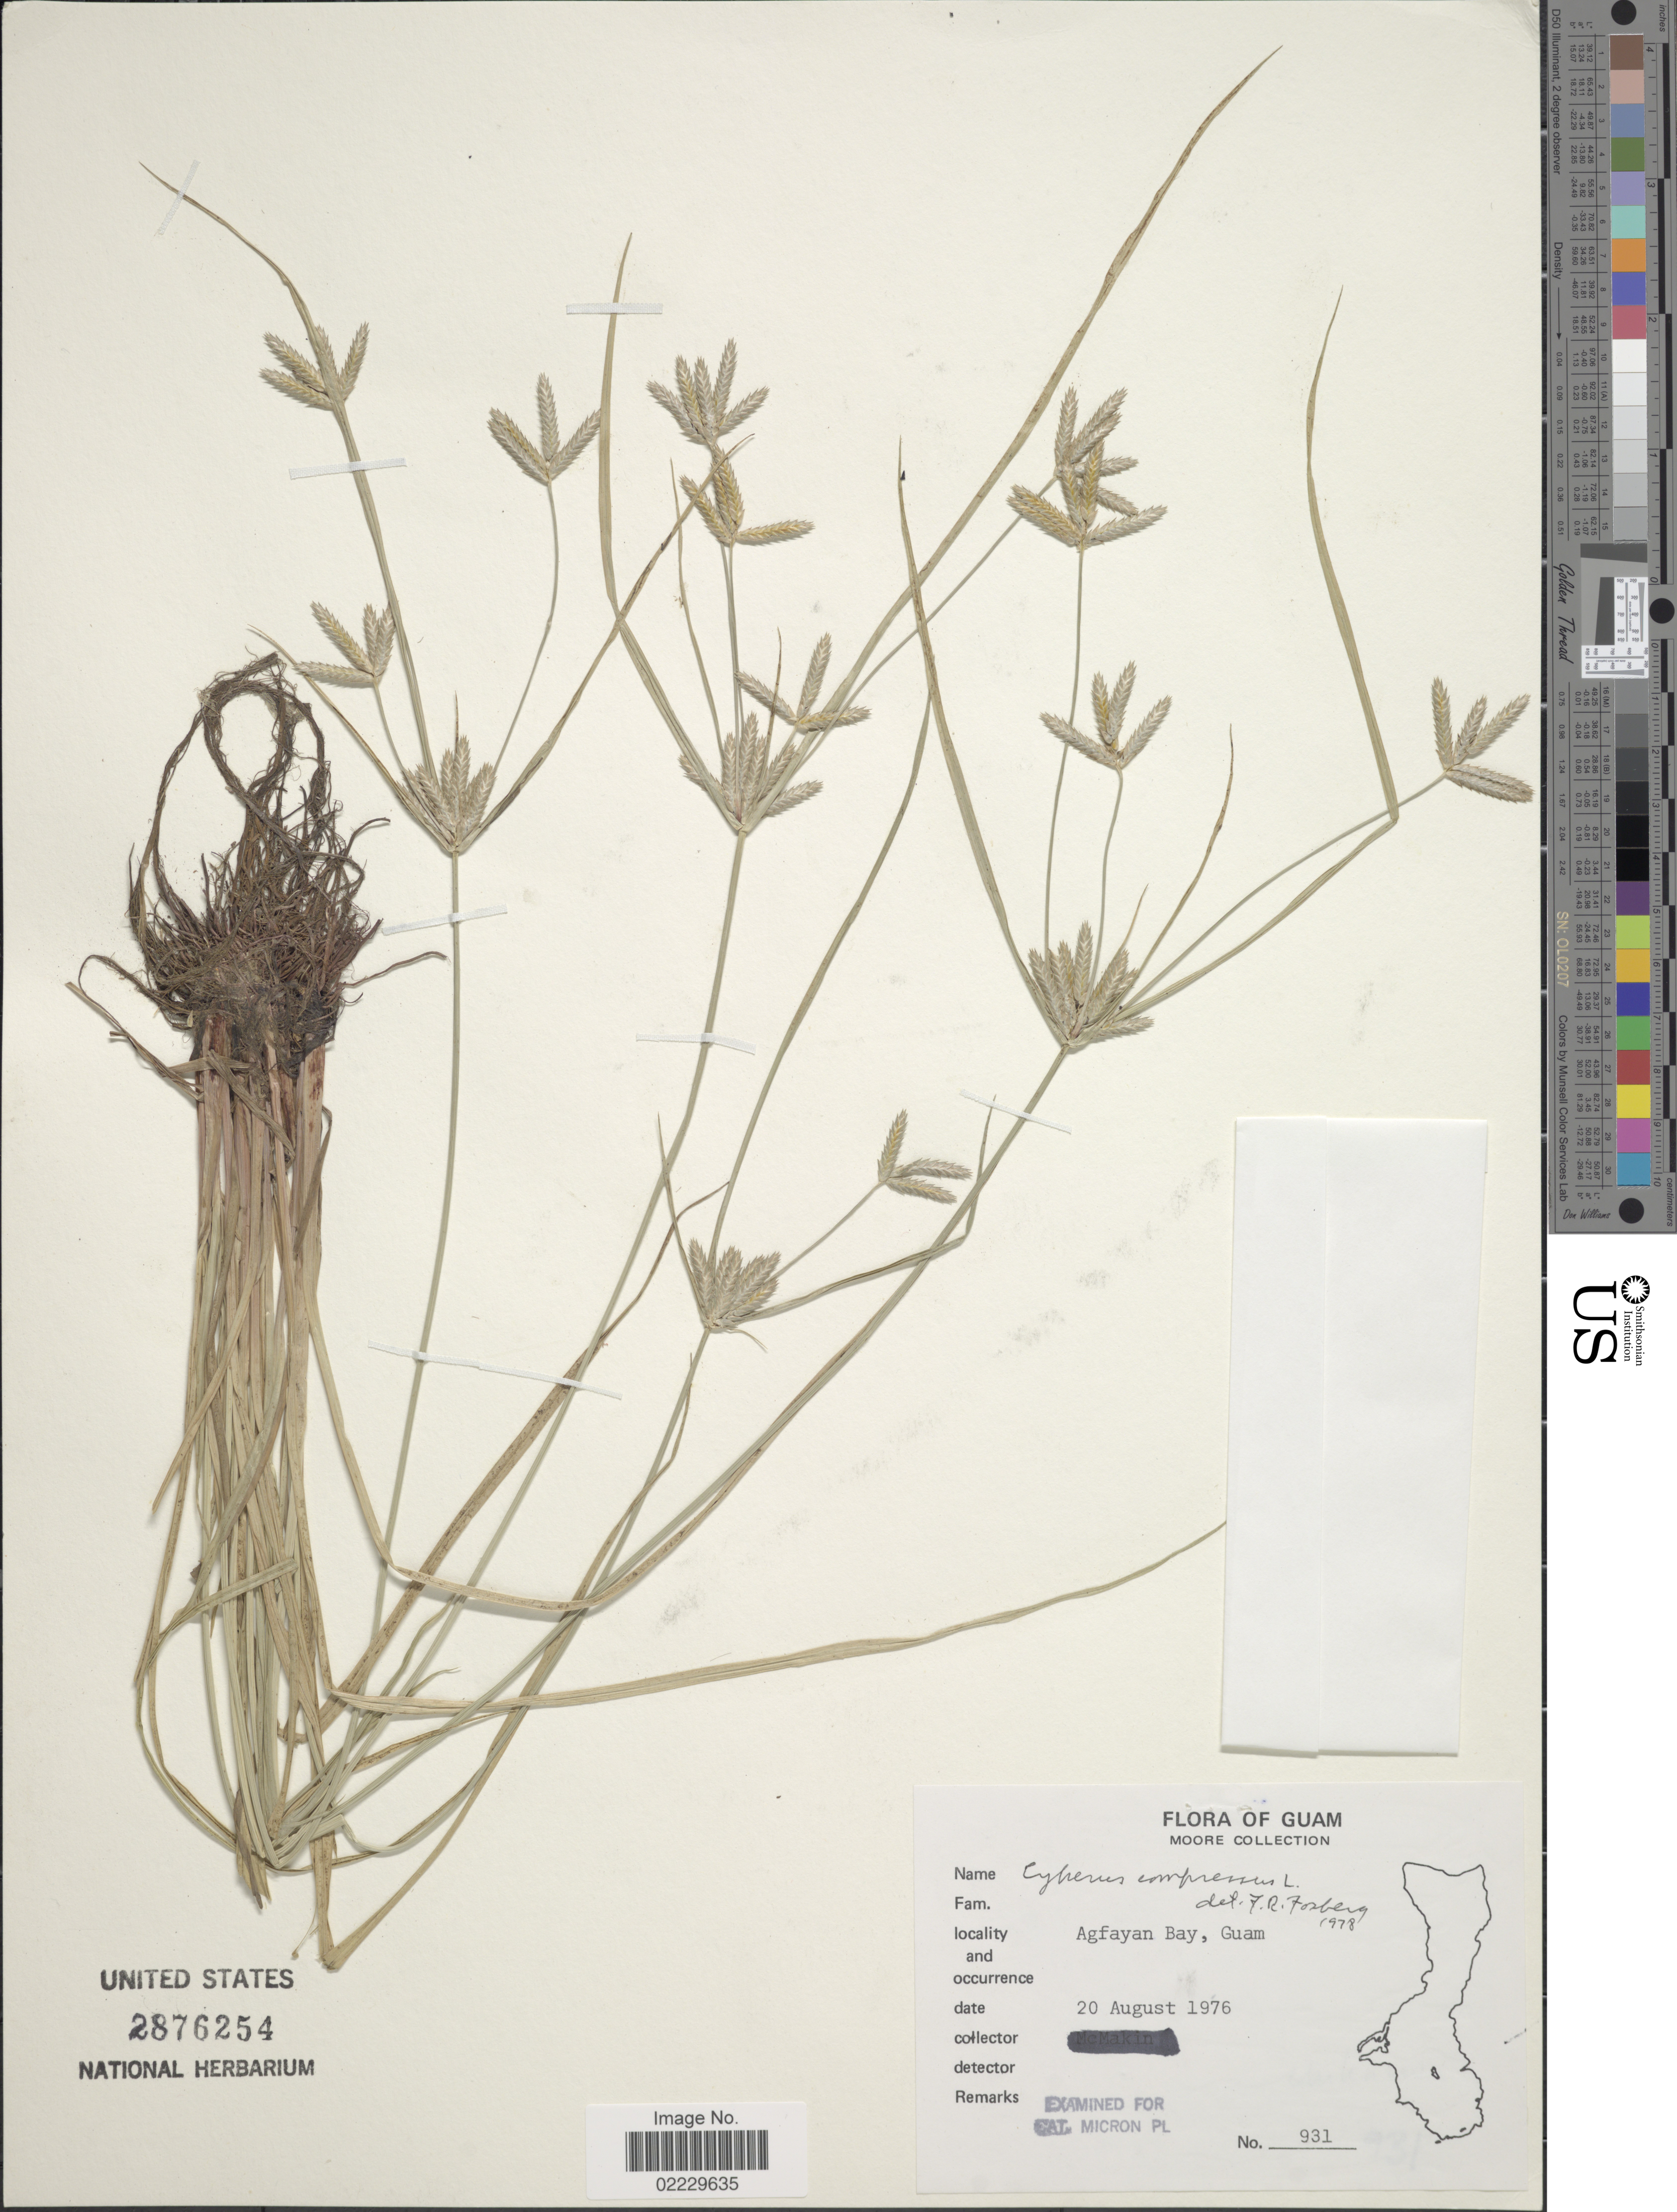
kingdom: Plantae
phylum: Tracheophyta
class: Liliopsida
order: Poales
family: Cyperaceae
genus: Cyperus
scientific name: Cyperus compressus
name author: L.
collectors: -. Moore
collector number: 931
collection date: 1976-08-20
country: Guam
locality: Agfayan Bay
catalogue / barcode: US 2876254